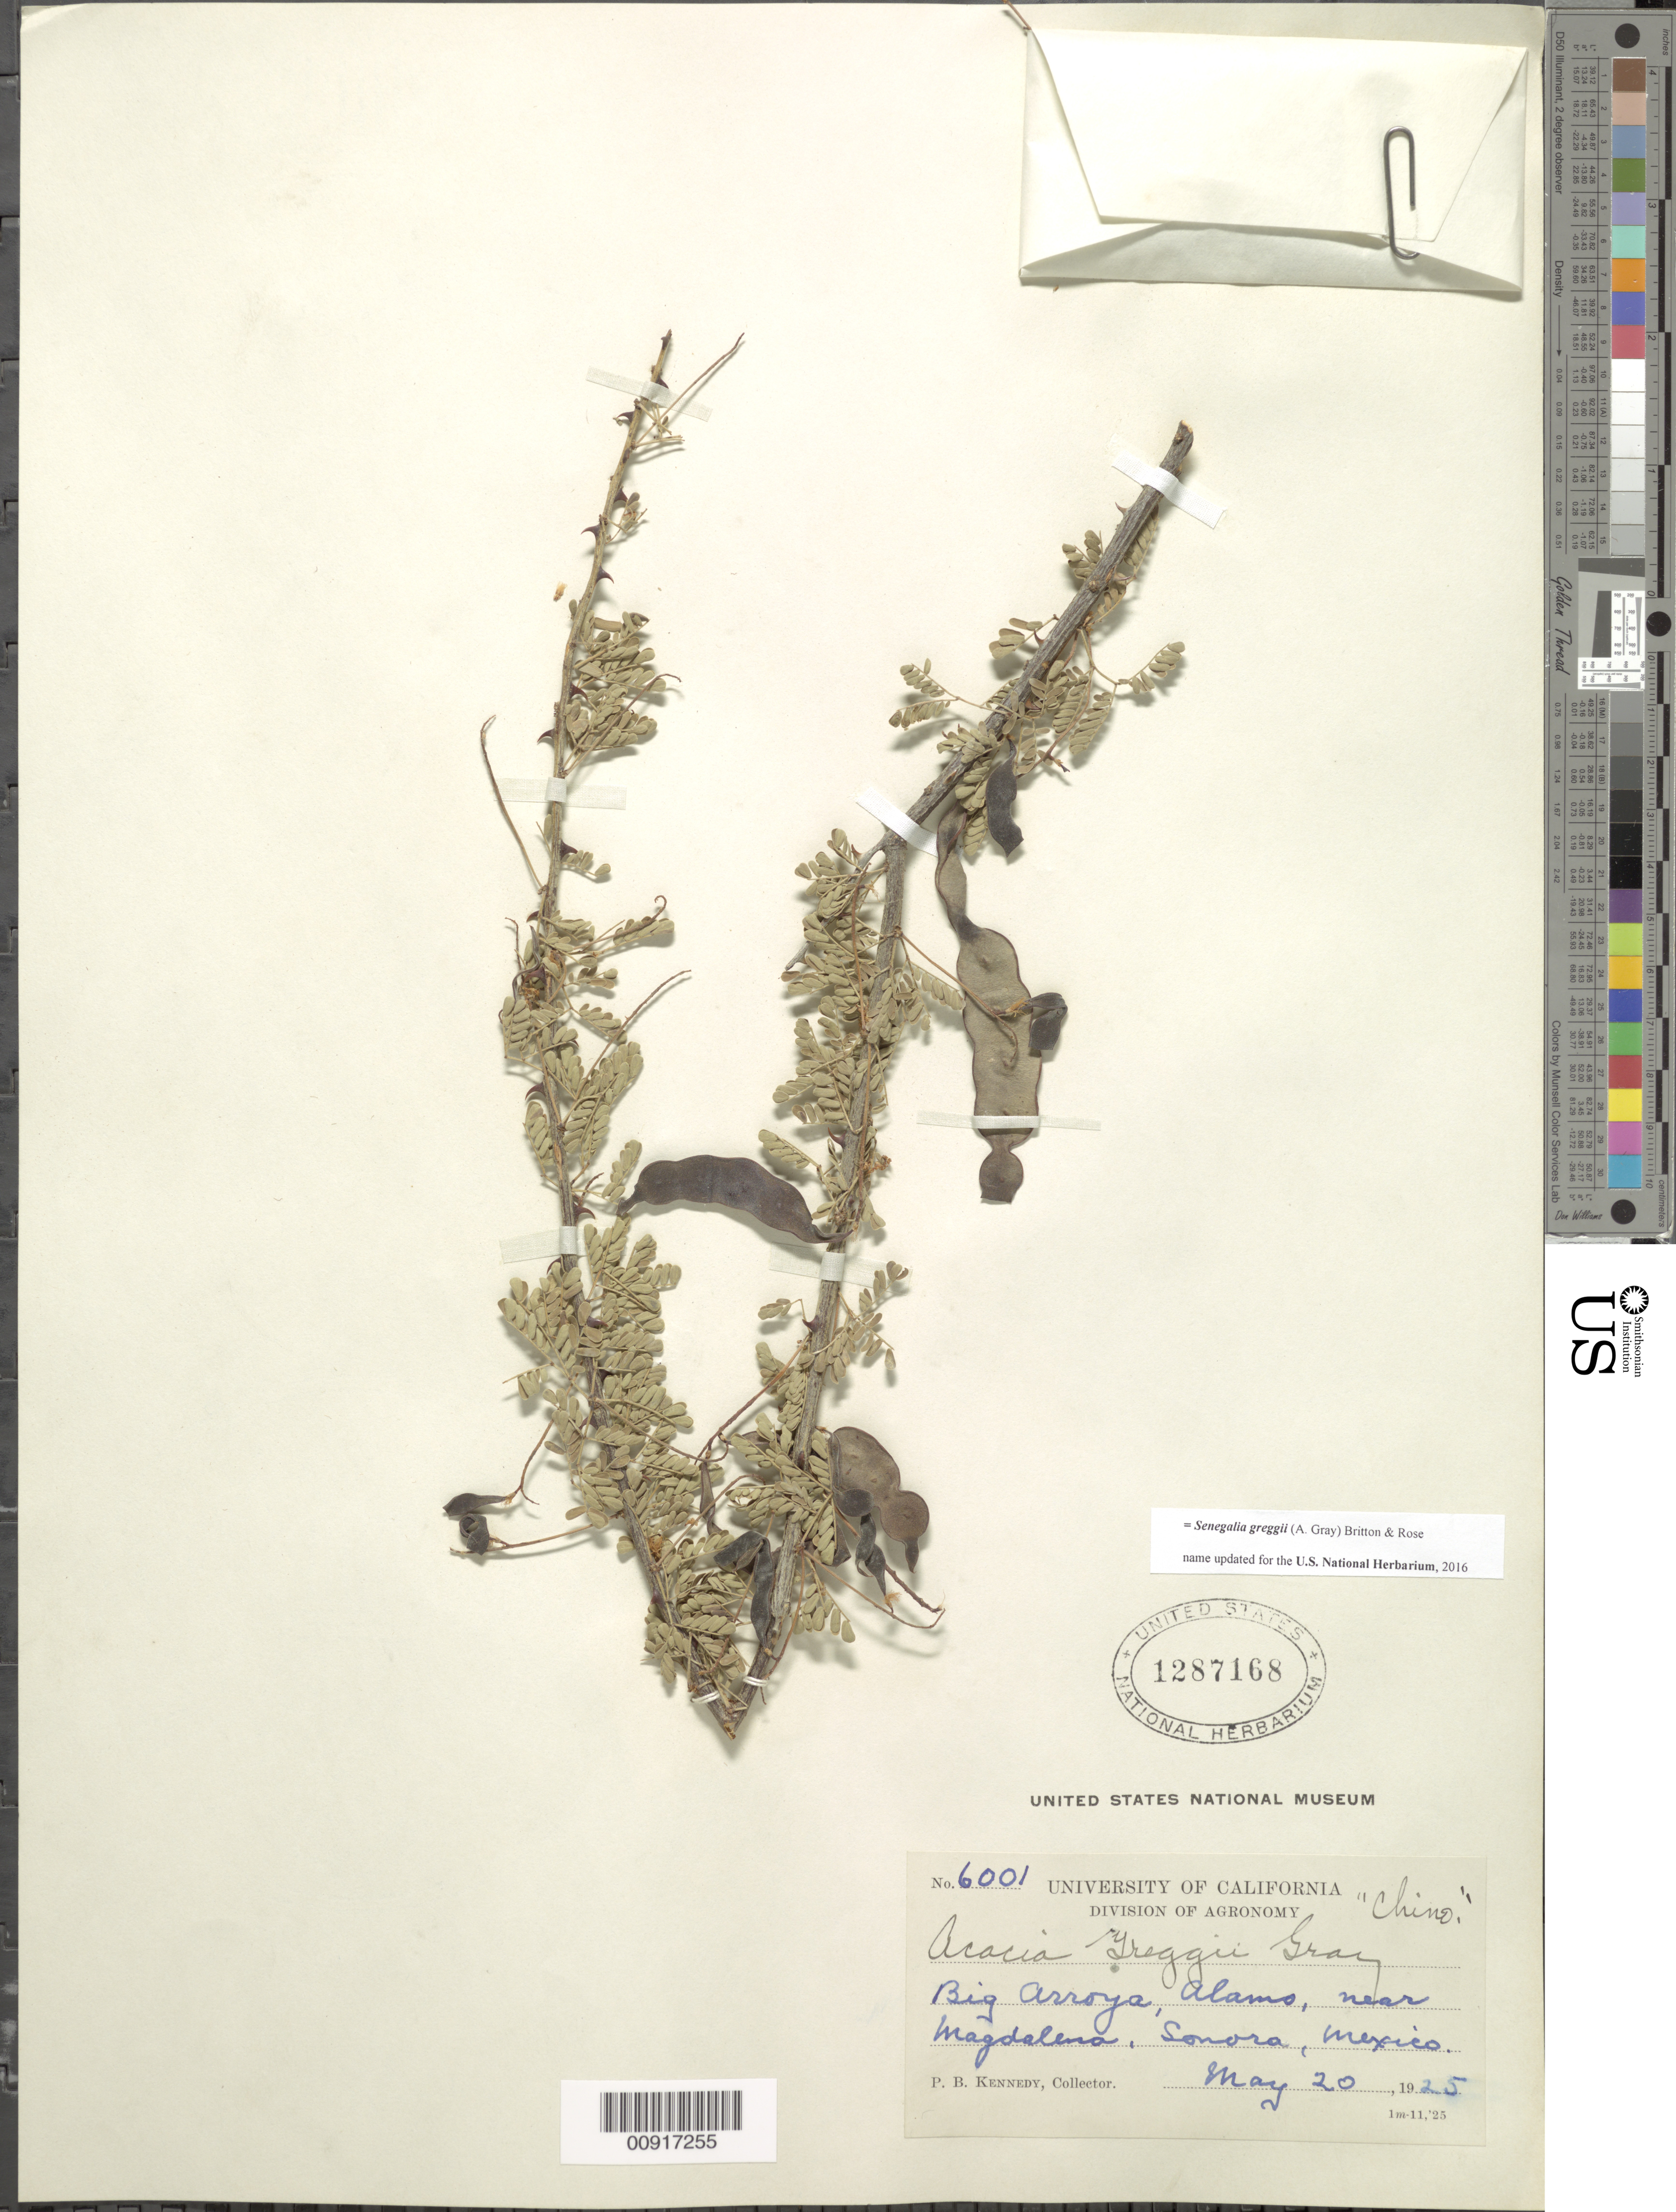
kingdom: Plantae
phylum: Tracheophyta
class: Magnoliopsida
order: Fabales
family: Fabaceae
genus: Senegalia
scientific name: Senegalia greggii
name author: (A. Gray) Britton & Rose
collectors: P. B. Kennedy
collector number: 6001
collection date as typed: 20 May 1925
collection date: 1925-05-20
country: Mexico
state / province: Sonora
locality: Big Arroyo, Alamo, near Magdalena, Sonora.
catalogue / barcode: US 1287168